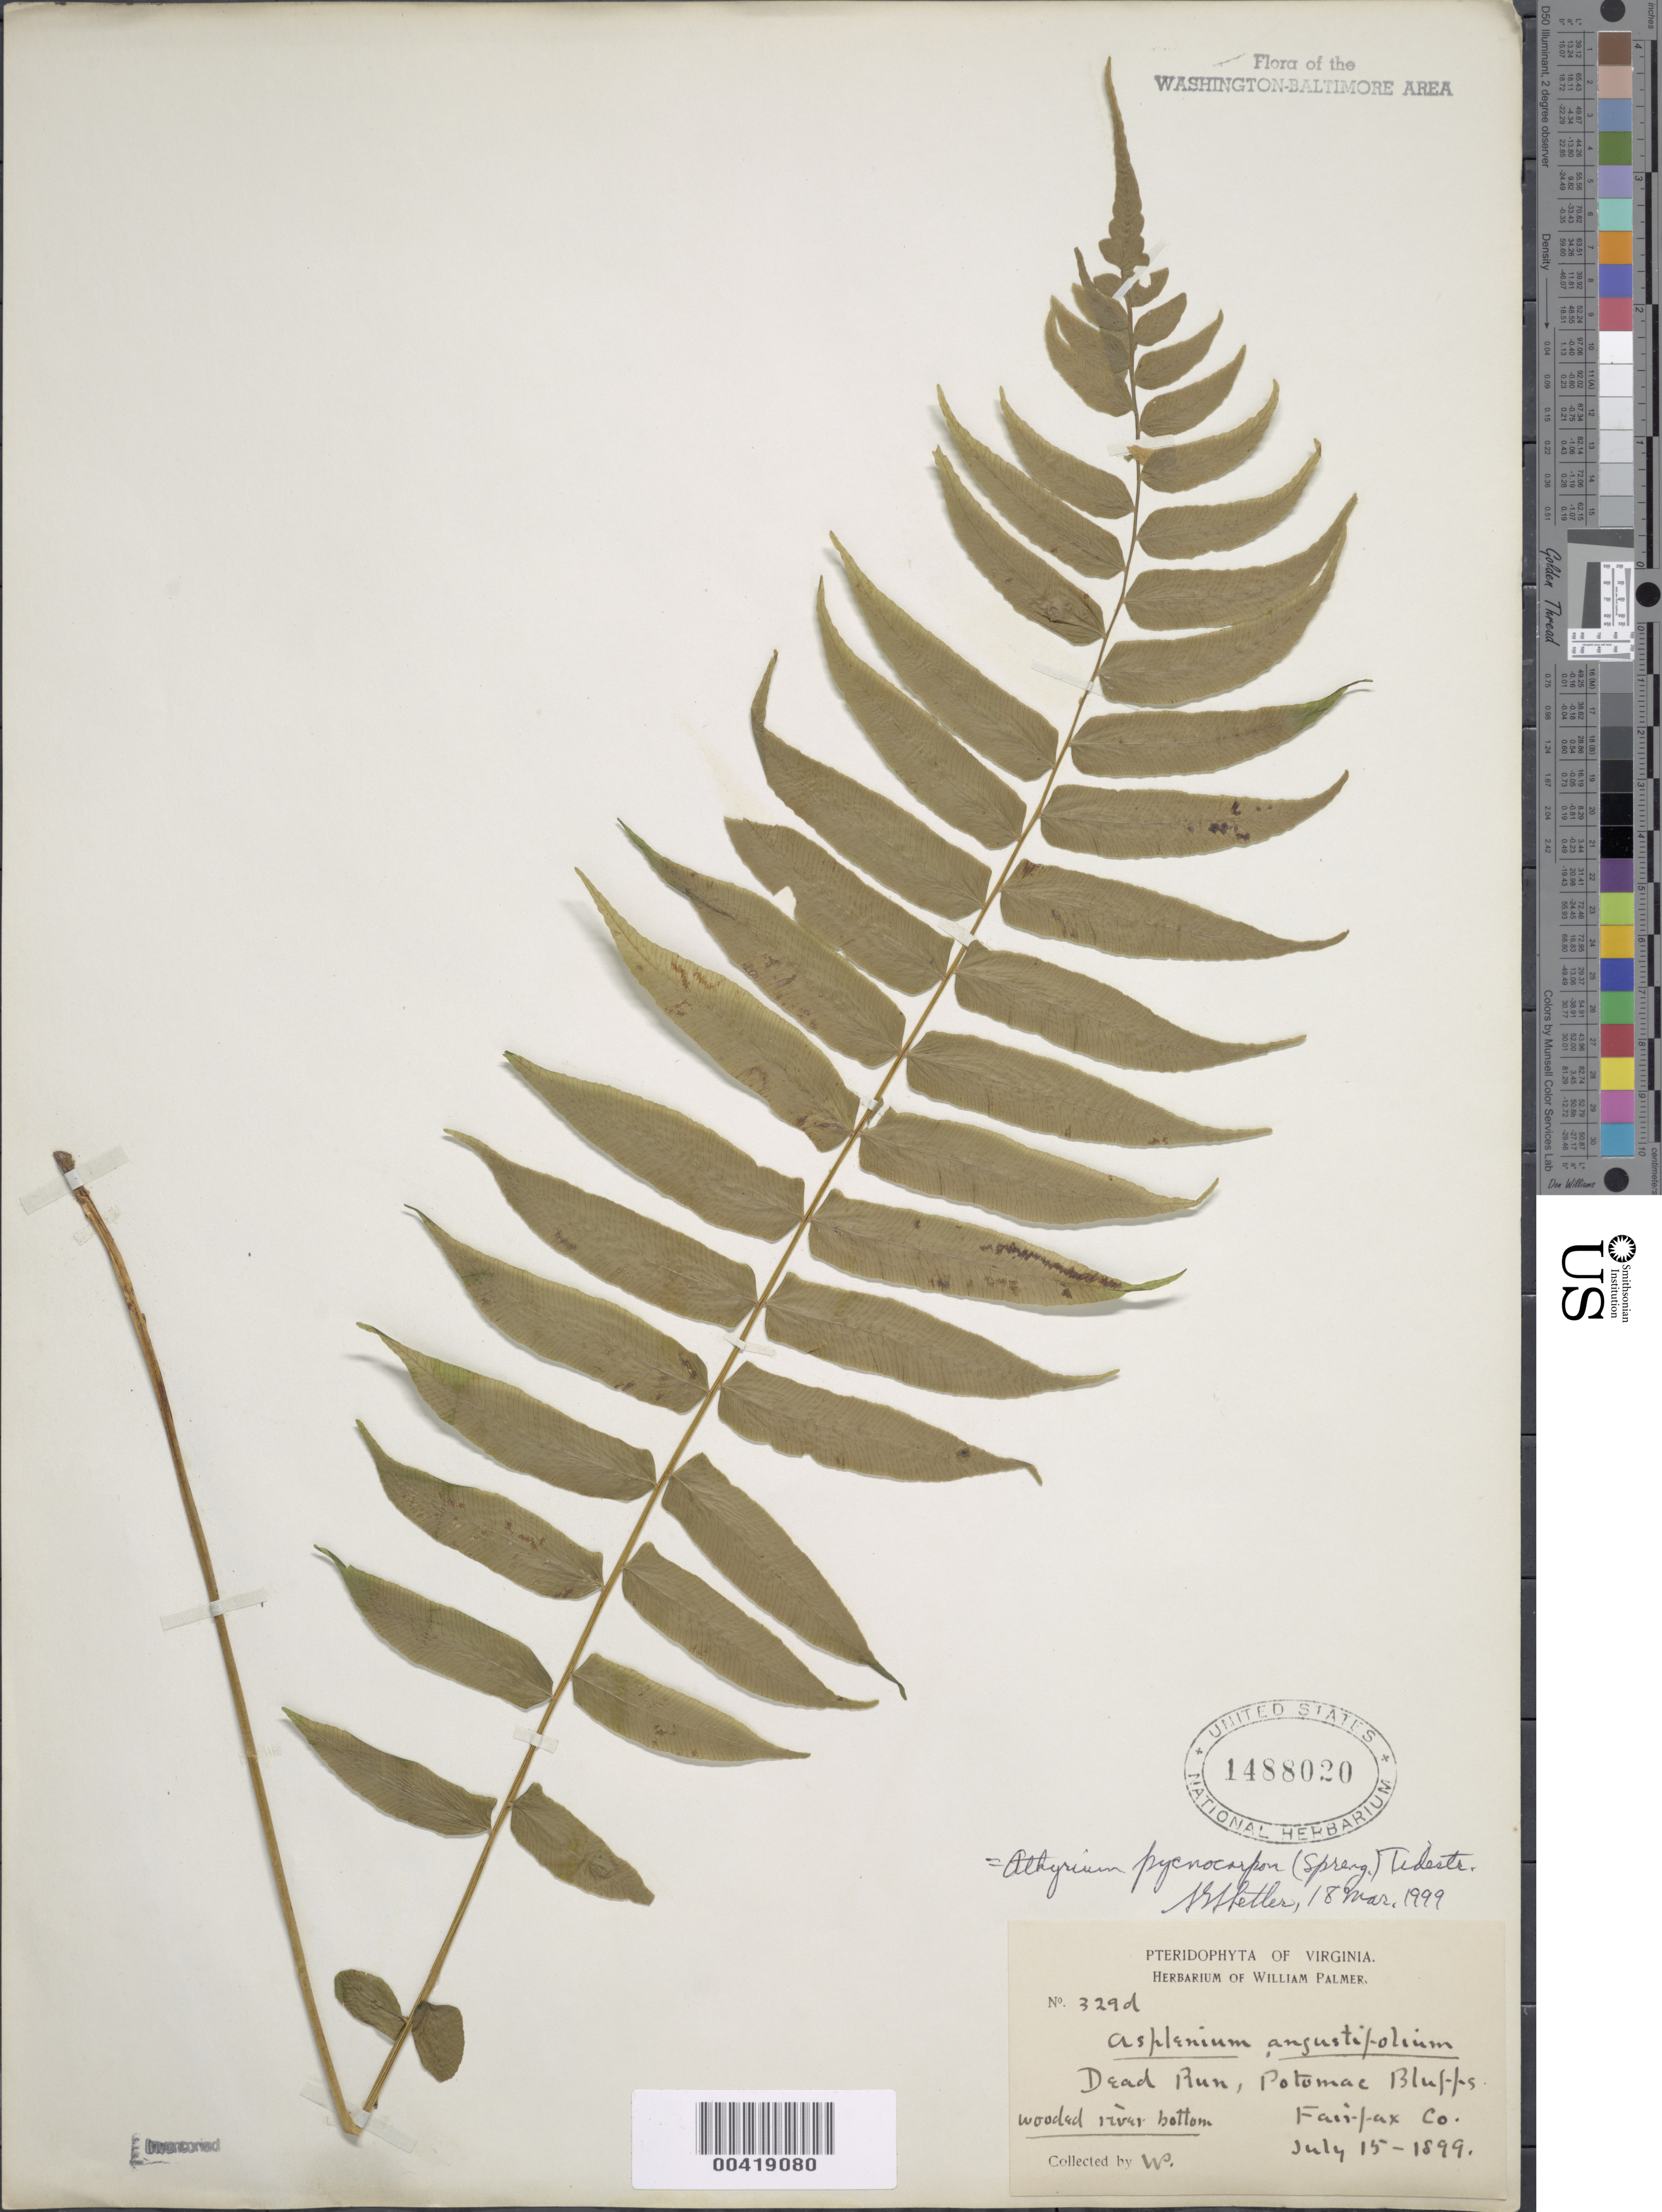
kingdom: Plantae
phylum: Tracheophyta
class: Polypodiopsida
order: Polypodiales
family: Diplaziopsidaceae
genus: Homalosorus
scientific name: Homalosorus pycnocarpos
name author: (Spreng.) Pic. Serm.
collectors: W. Palmer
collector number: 329D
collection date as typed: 15 Jul 1899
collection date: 1899-07-15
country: United States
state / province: Virginia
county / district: Fairfax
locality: Dead Run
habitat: Wooded river bottom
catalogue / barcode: US 1488020